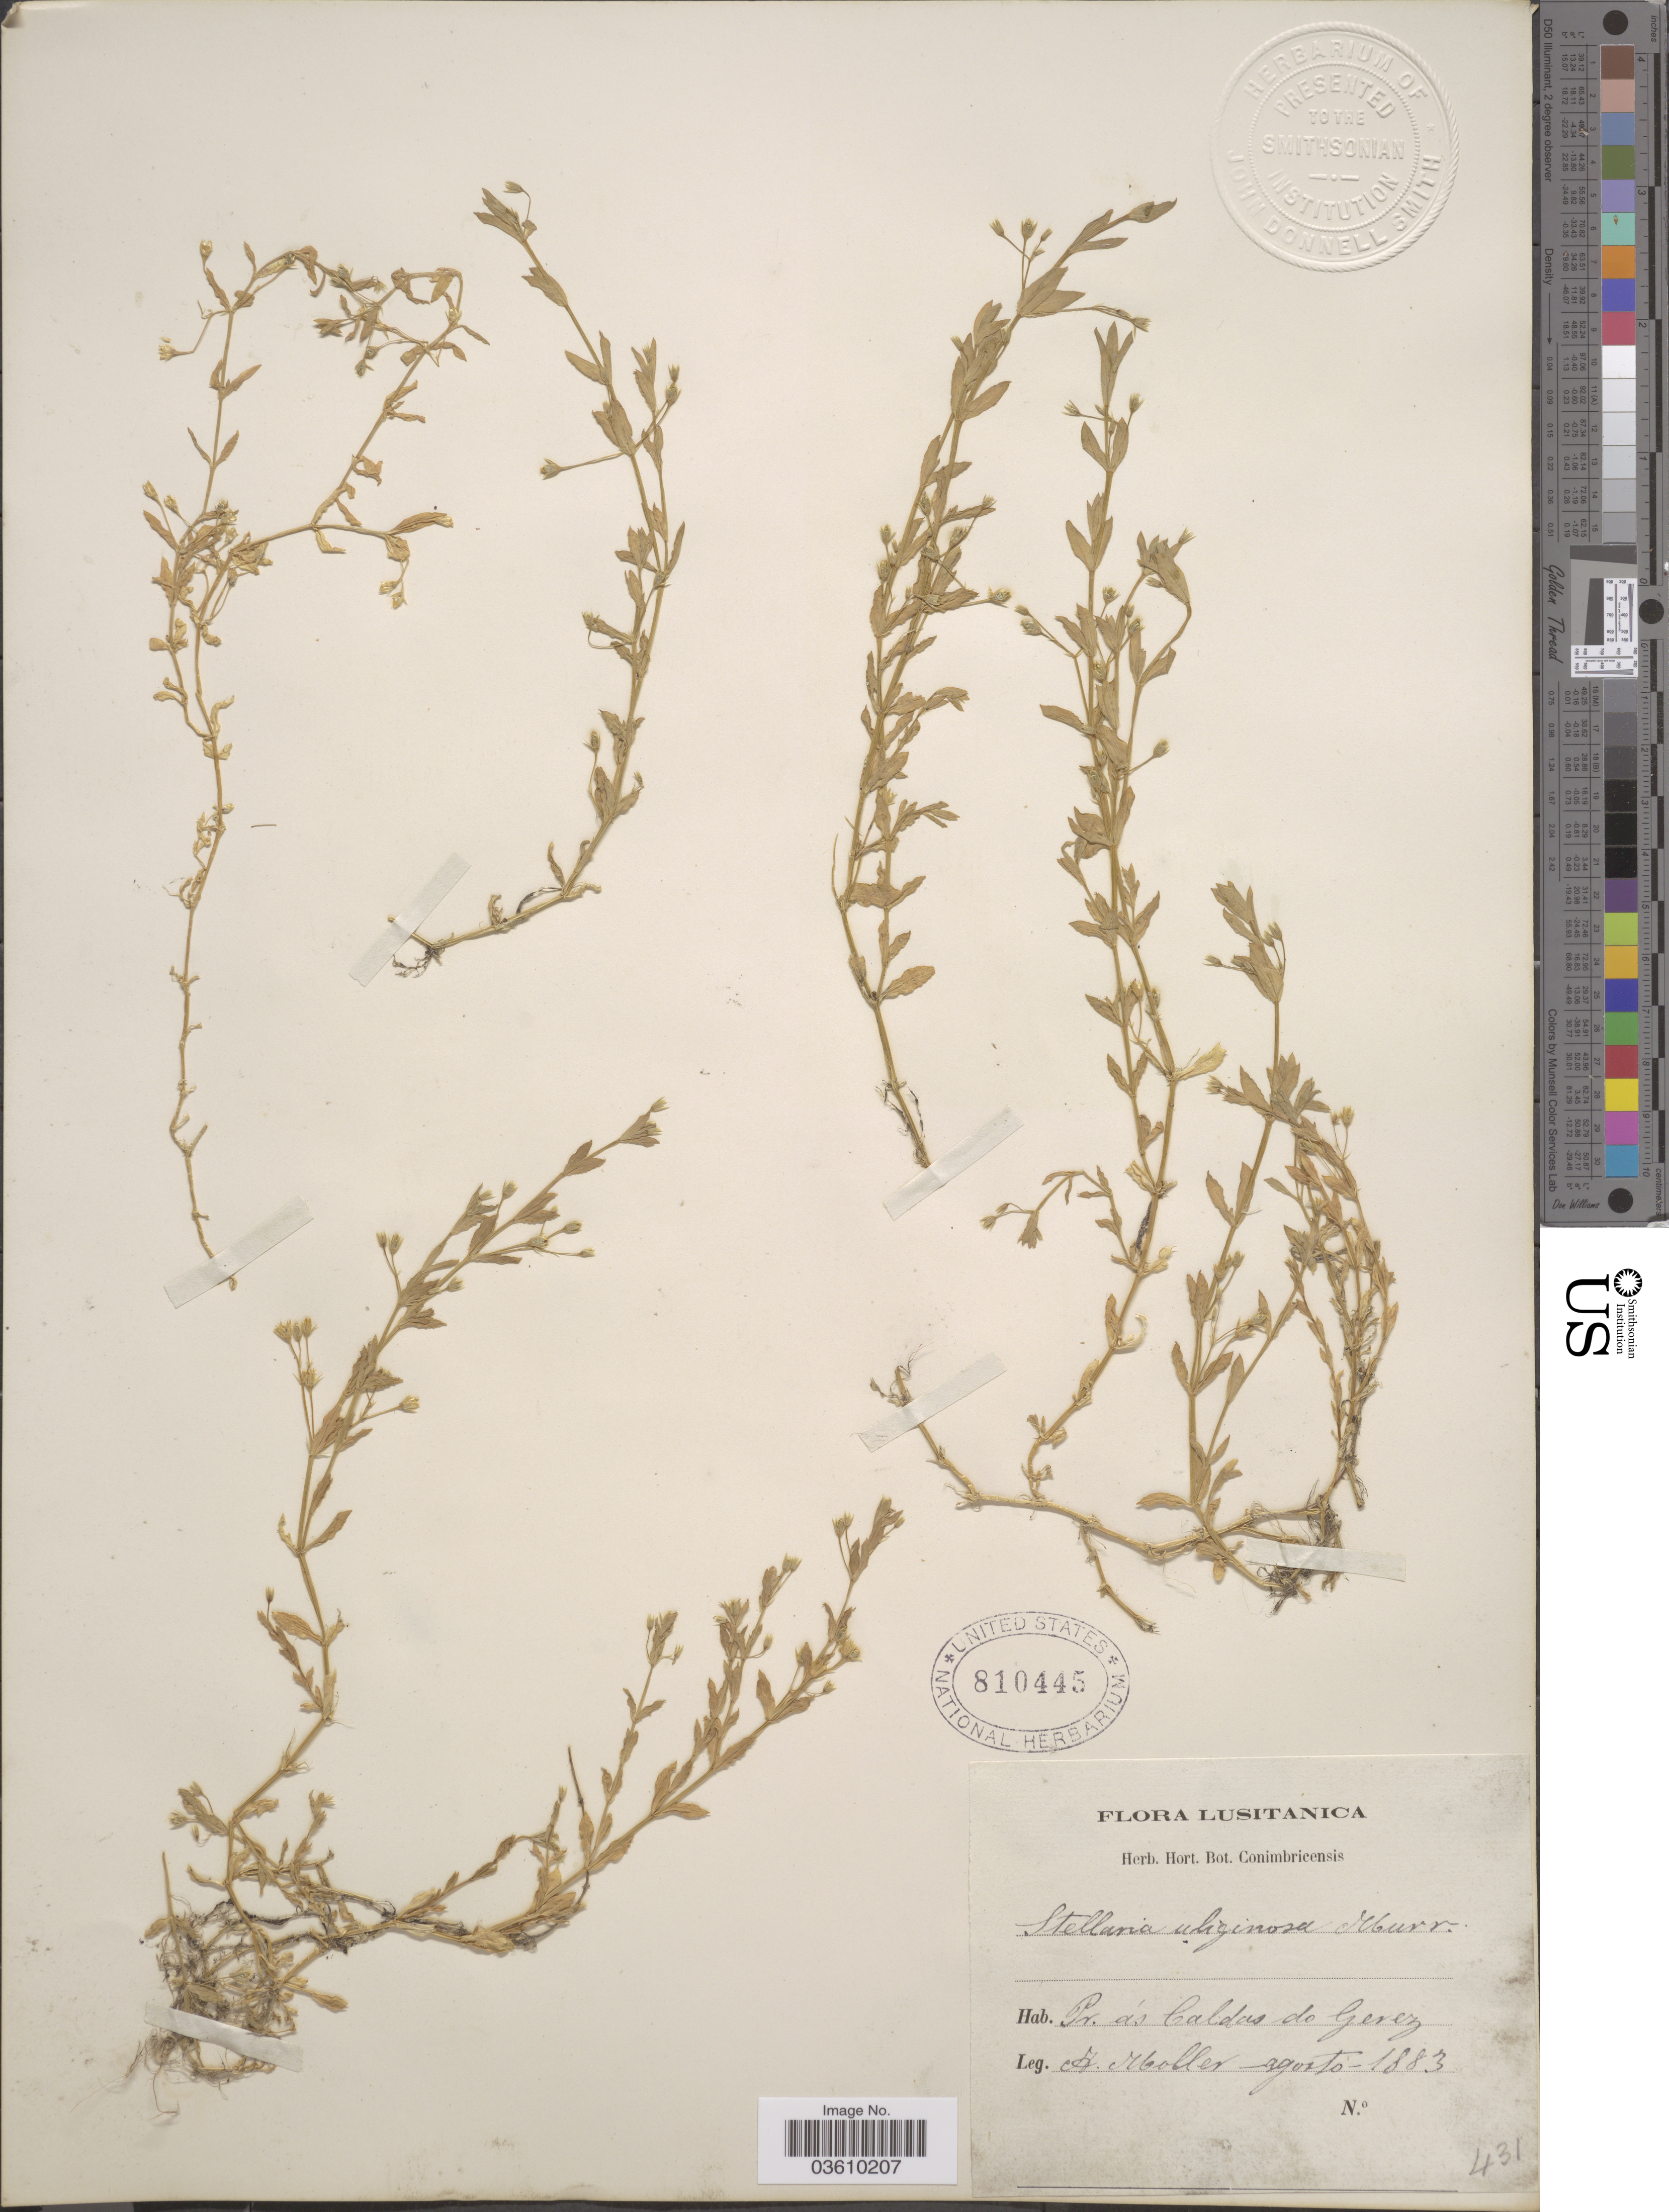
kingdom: Plantae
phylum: Tracheophyta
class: Magnoliopsida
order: Caryophyllales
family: Caryophyllaceae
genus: Stellaria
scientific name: Stellaria stricta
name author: Richardson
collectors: A. Moller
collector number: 431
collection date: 1883-08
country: Portugal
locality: Lusitanica. Pr. ás Caldas de Gerez.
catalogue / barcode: US 810445